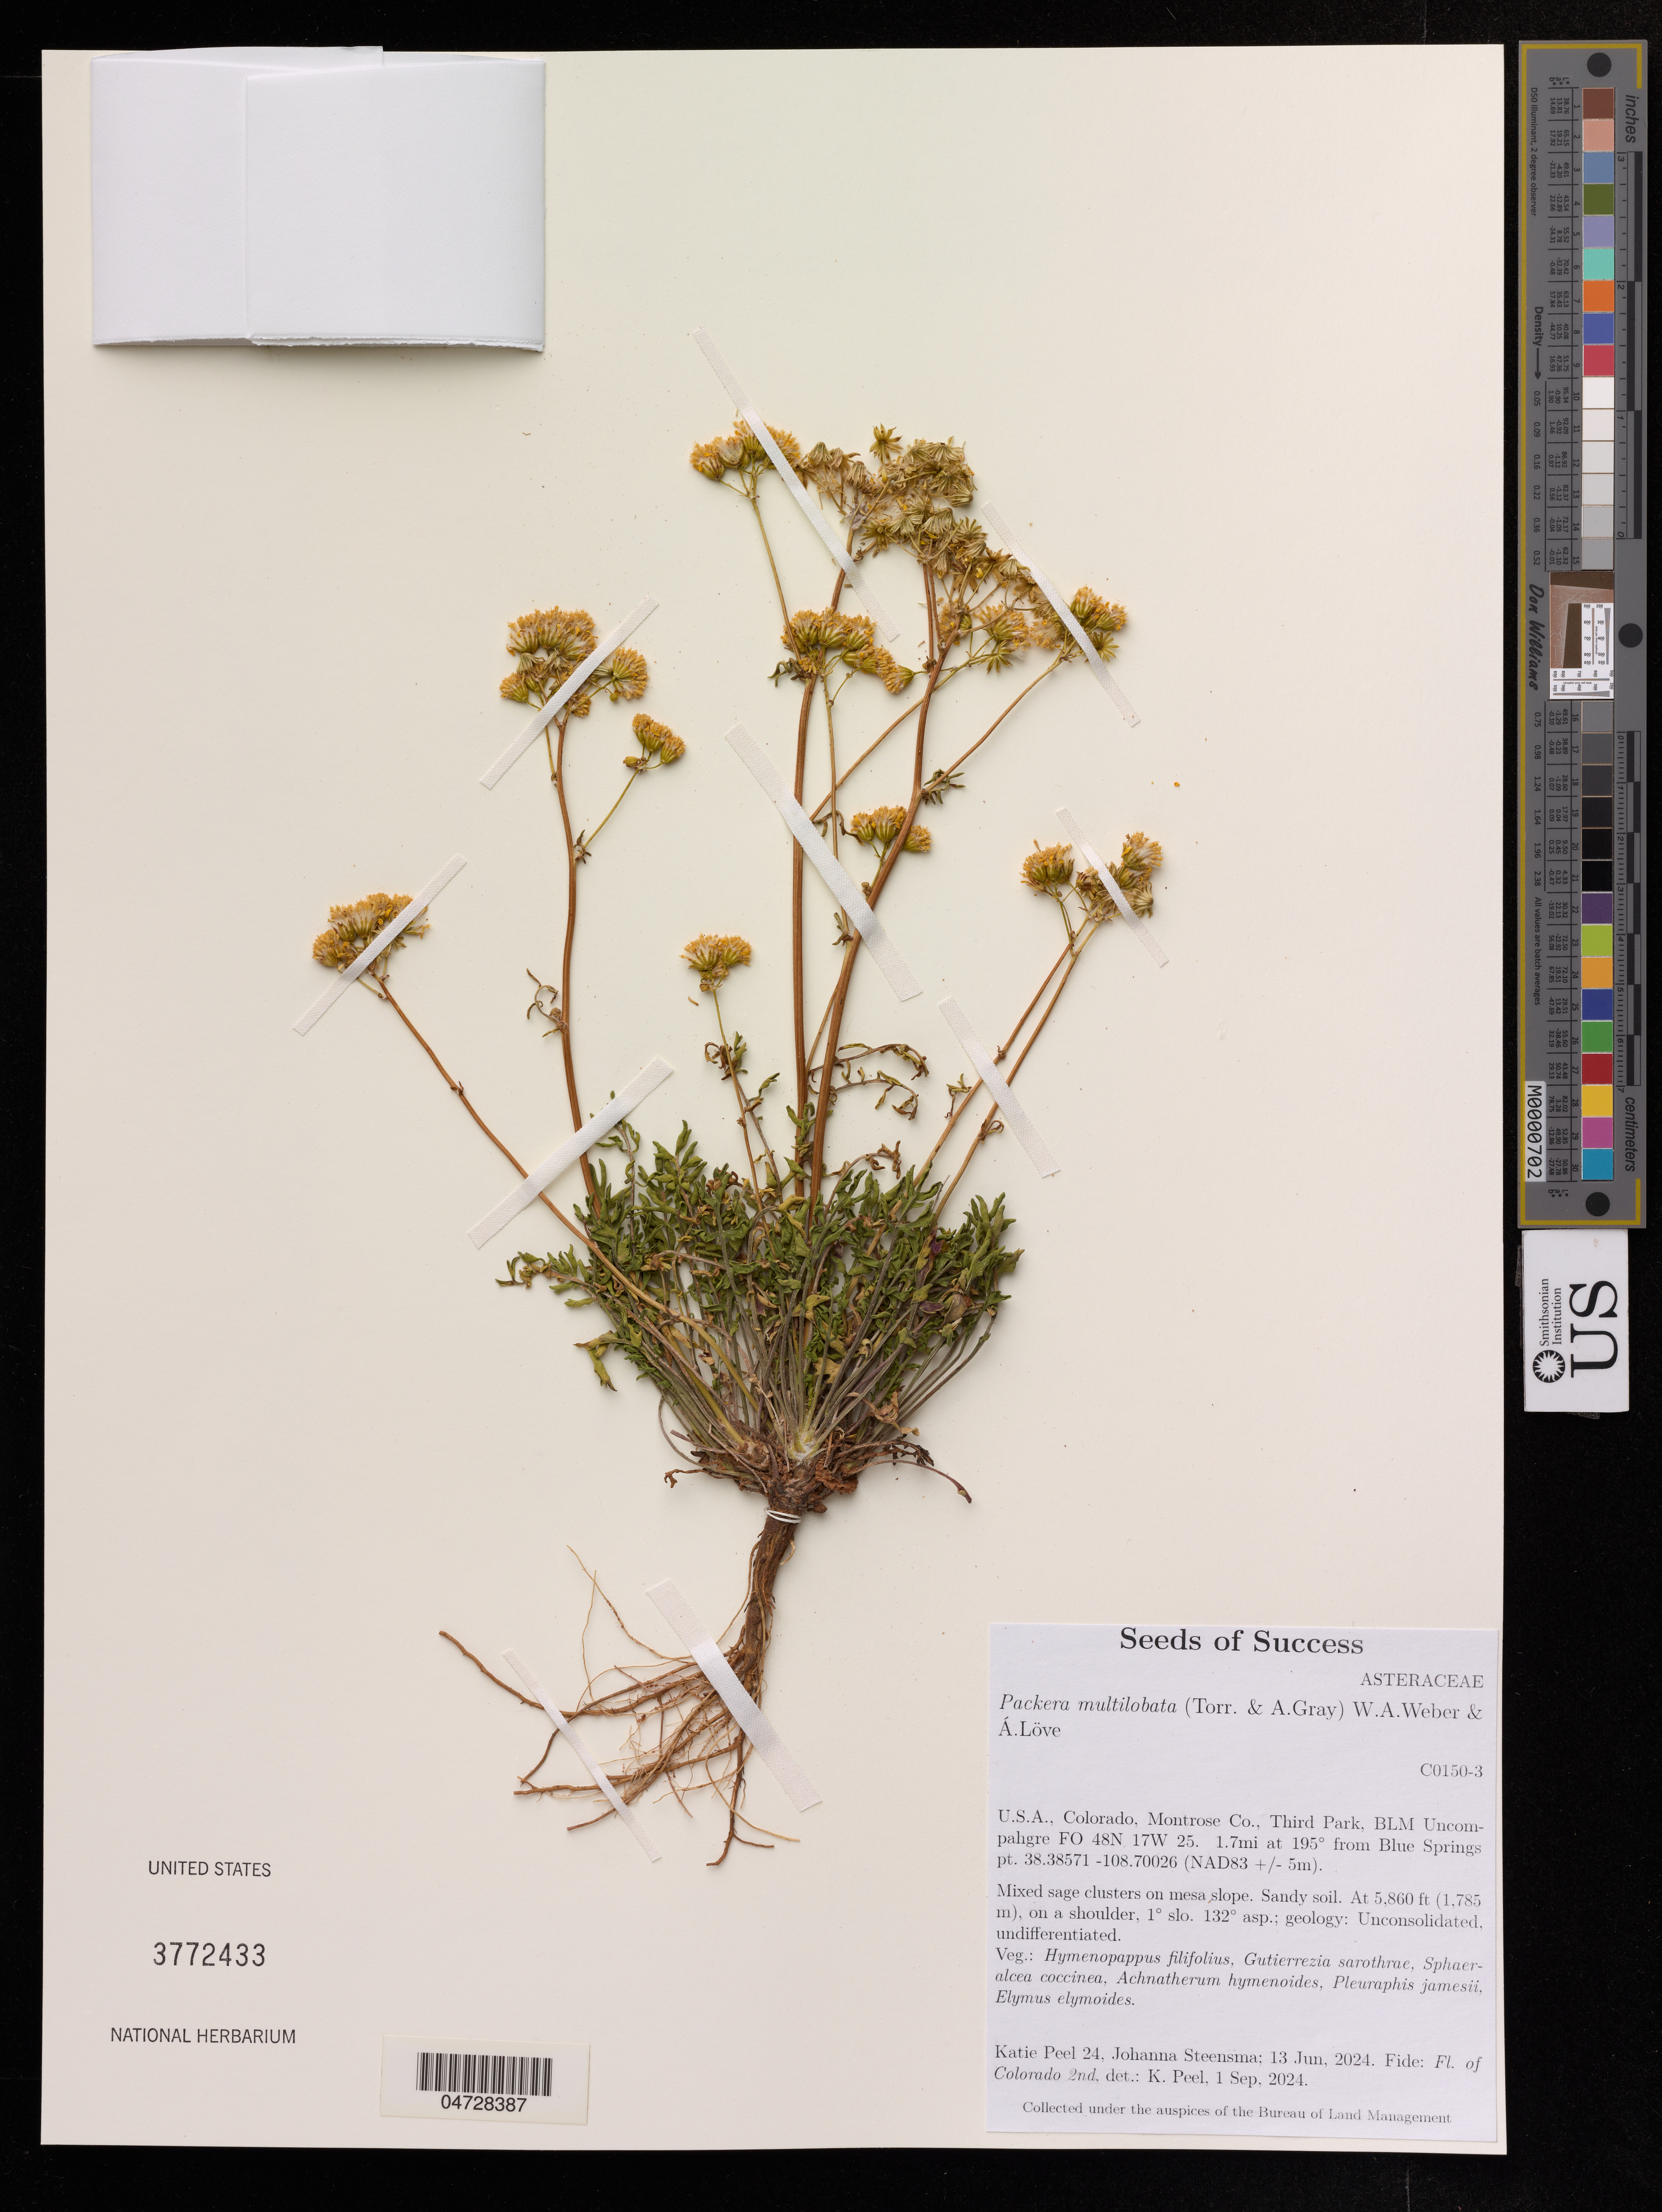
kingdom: Plantae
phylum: Tracheophyta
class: Magnoliopsida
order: Asterales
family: Asteraceae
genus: Packera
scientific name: Packera multilobata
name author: (Torr. & A. Gray) W.A. Weber & Á. Löve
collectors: K. Peel & J. Steensma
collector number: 24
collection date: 2024-06-13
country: United States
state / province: Colorado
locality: Montrose Co., Third Park, BLM Uncompahgre FO 48N 17W 25. 1.7mi at 195° from Blue Springs pt.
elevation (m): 1786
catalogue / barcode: US 3772433